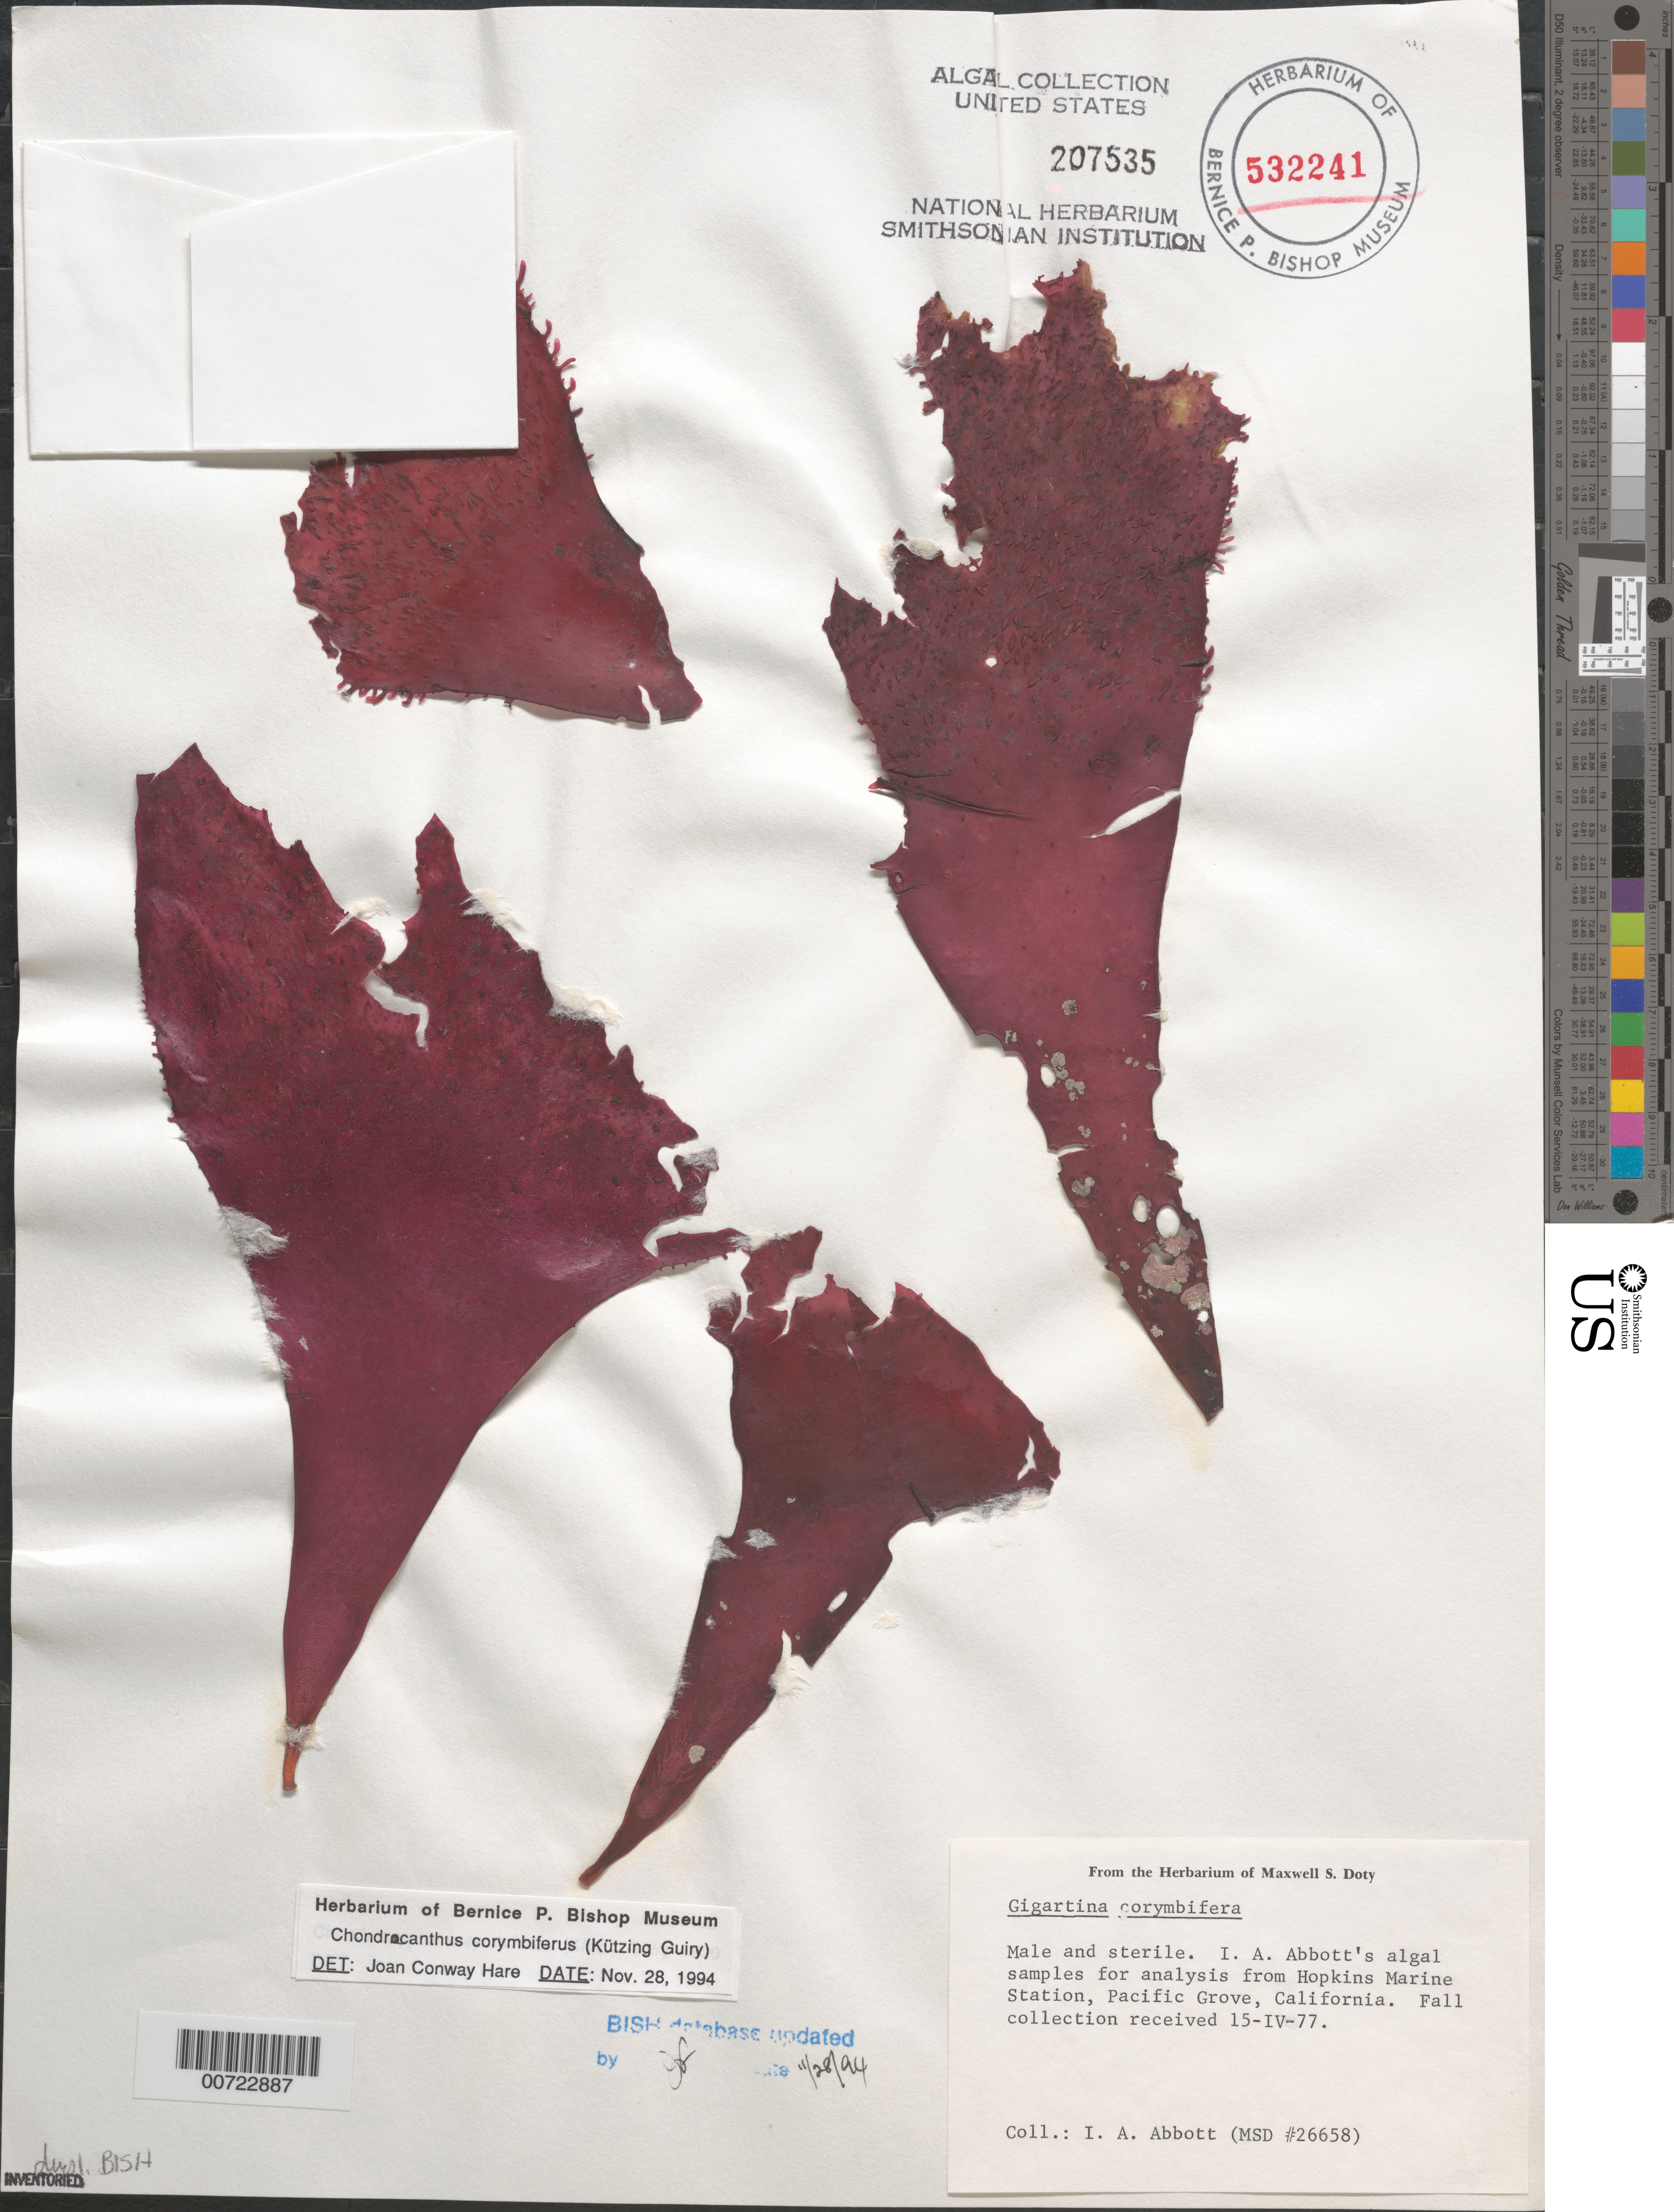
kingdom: Plantae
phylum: Rhodophyta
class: Florideophyceae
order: Gigartinales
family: Gigartinaceae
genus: Chondracanthus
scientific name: Chondracanthus corymbiferus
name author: (Kütz.) Guiry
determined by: Hare, Joan Conway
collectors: I. A. Abbott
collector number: MSD 26658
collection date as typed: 15 Apr 1977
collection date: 1977-04-15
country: United States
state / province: California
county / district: Monterey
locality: Hopkins Marine Station, Pacific Grove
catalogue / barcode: US 207535